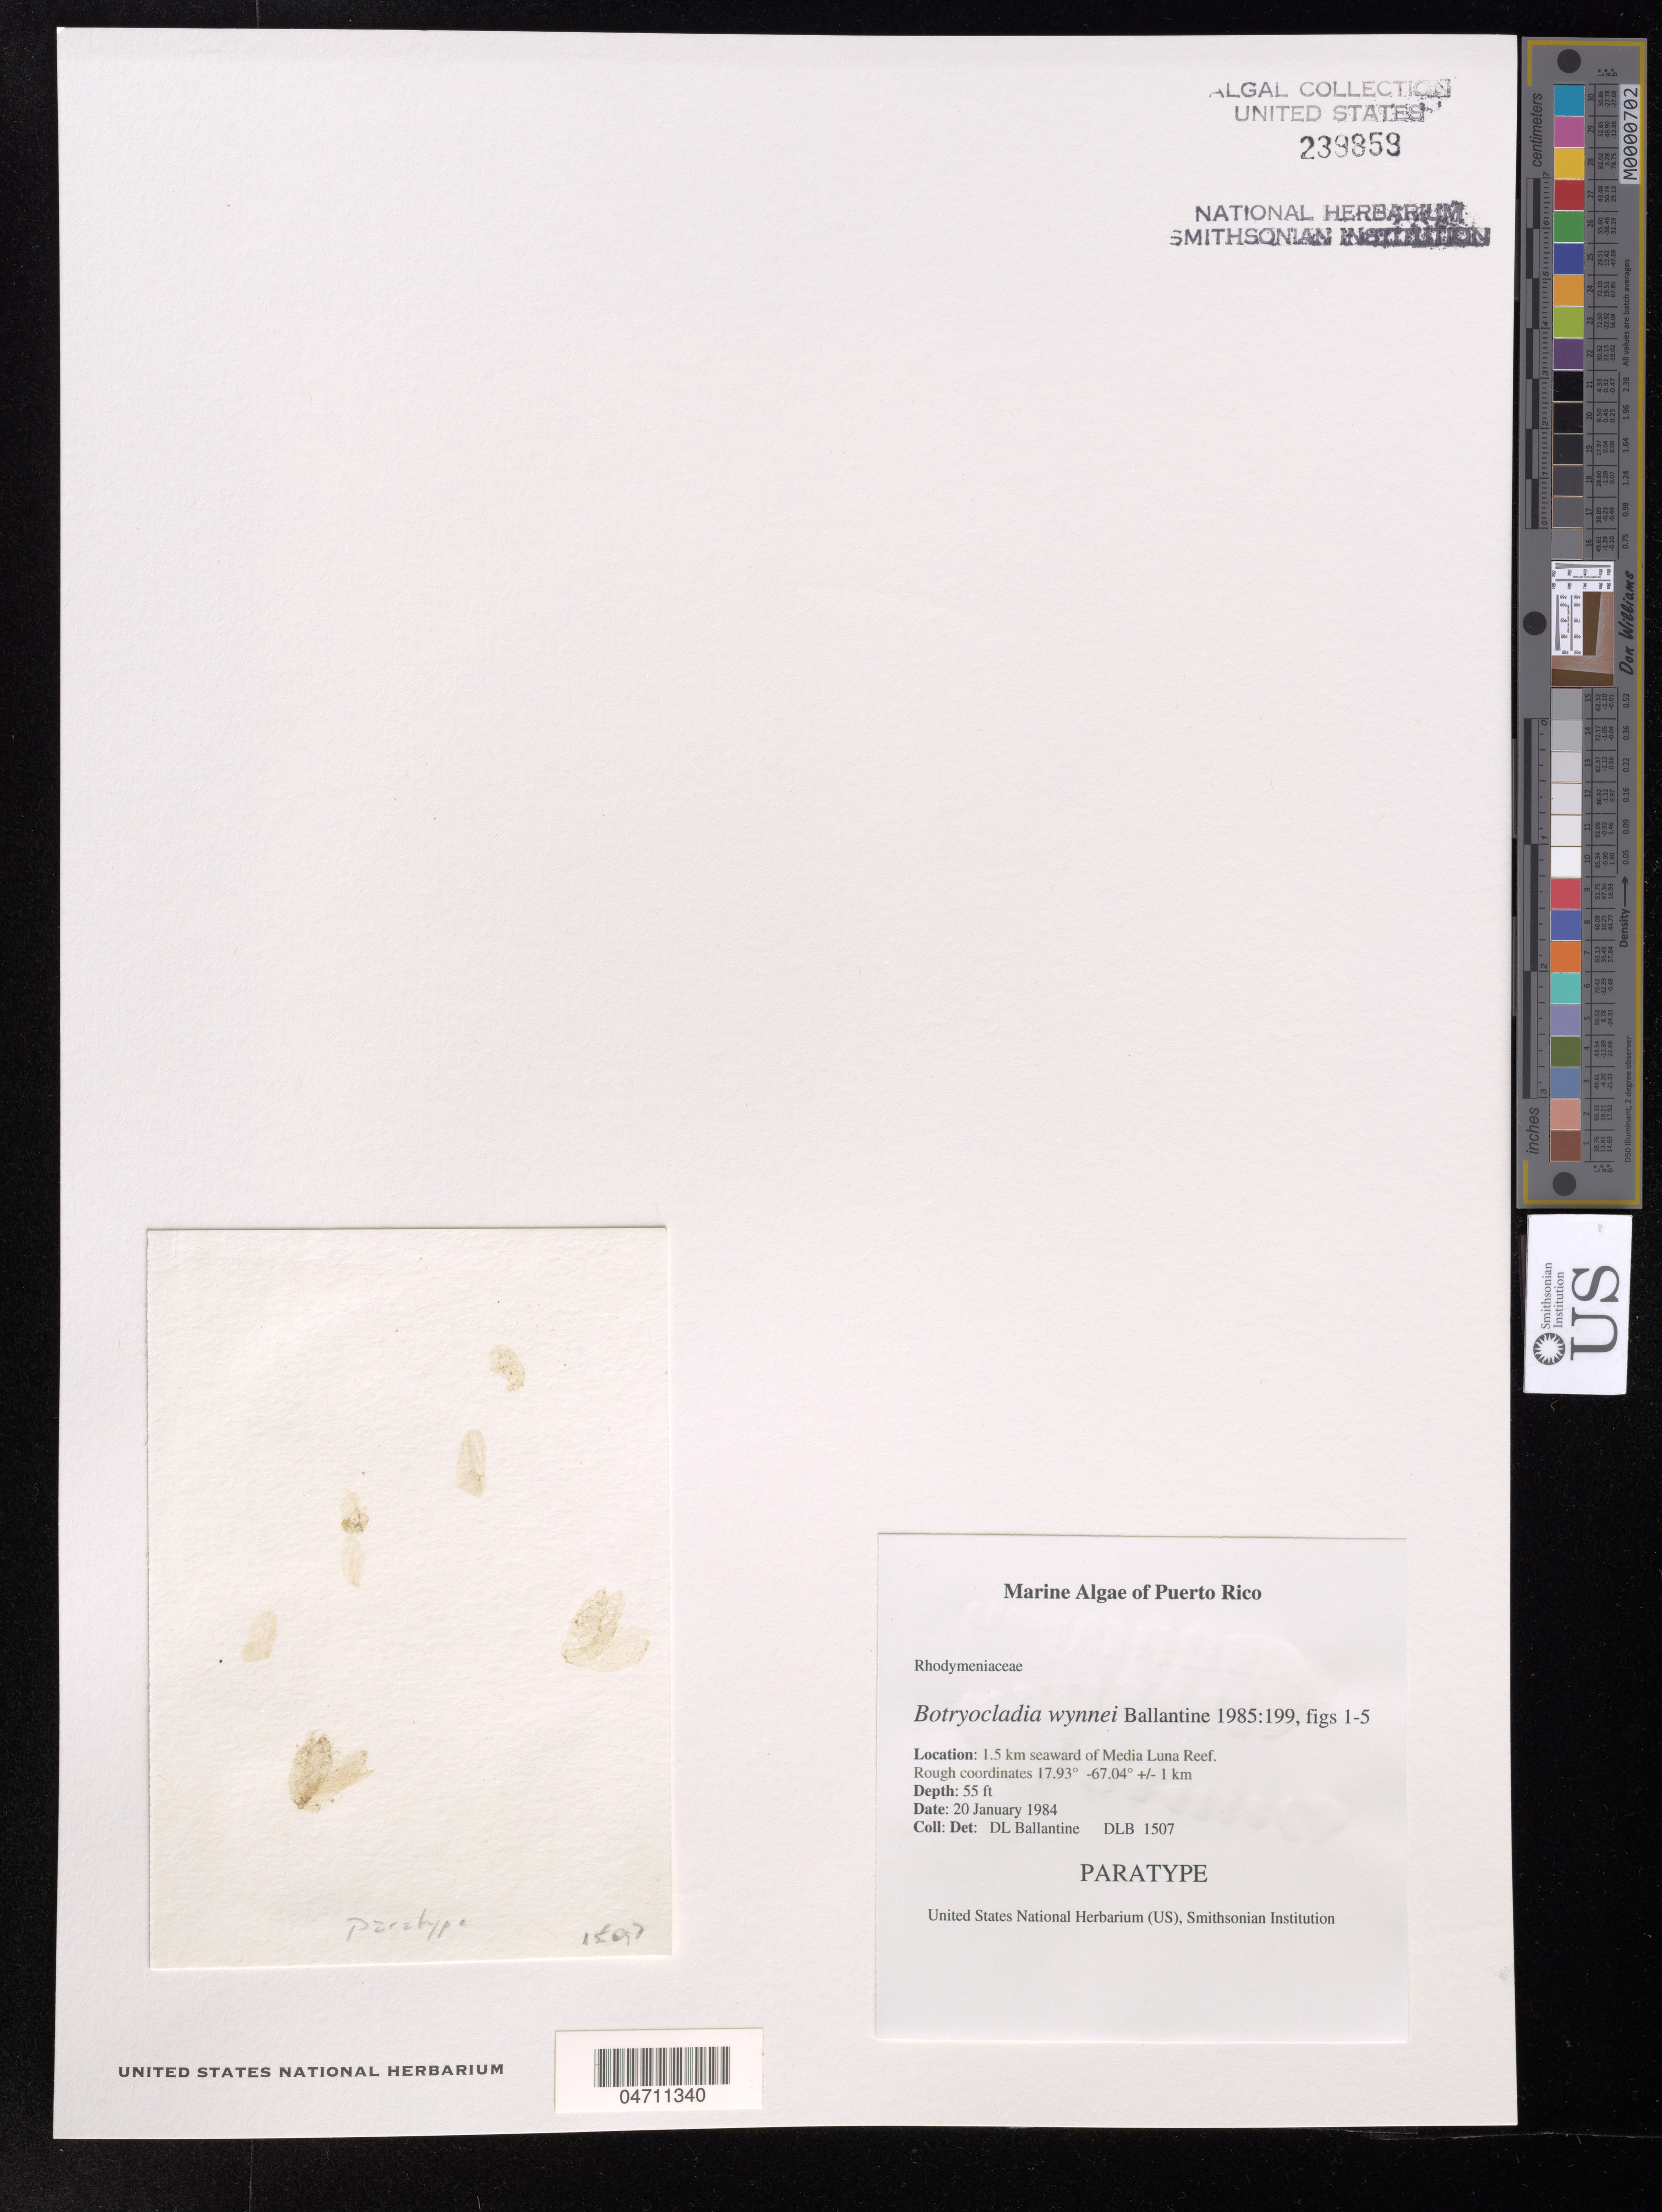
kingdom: Plantae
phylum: Rhodophyta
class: Florideophyceae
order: Rhodymeniales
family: Rhodymeniaceae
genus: Botryocladia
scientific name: Botryocladia wynnei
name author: D.L. Ballant.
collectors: D. Ballantine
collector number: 1507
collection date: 1984-11-20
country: Puerto Rico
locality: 1.5 km seaward of Media Luna Reef.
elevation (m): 17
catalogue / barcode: US 239859